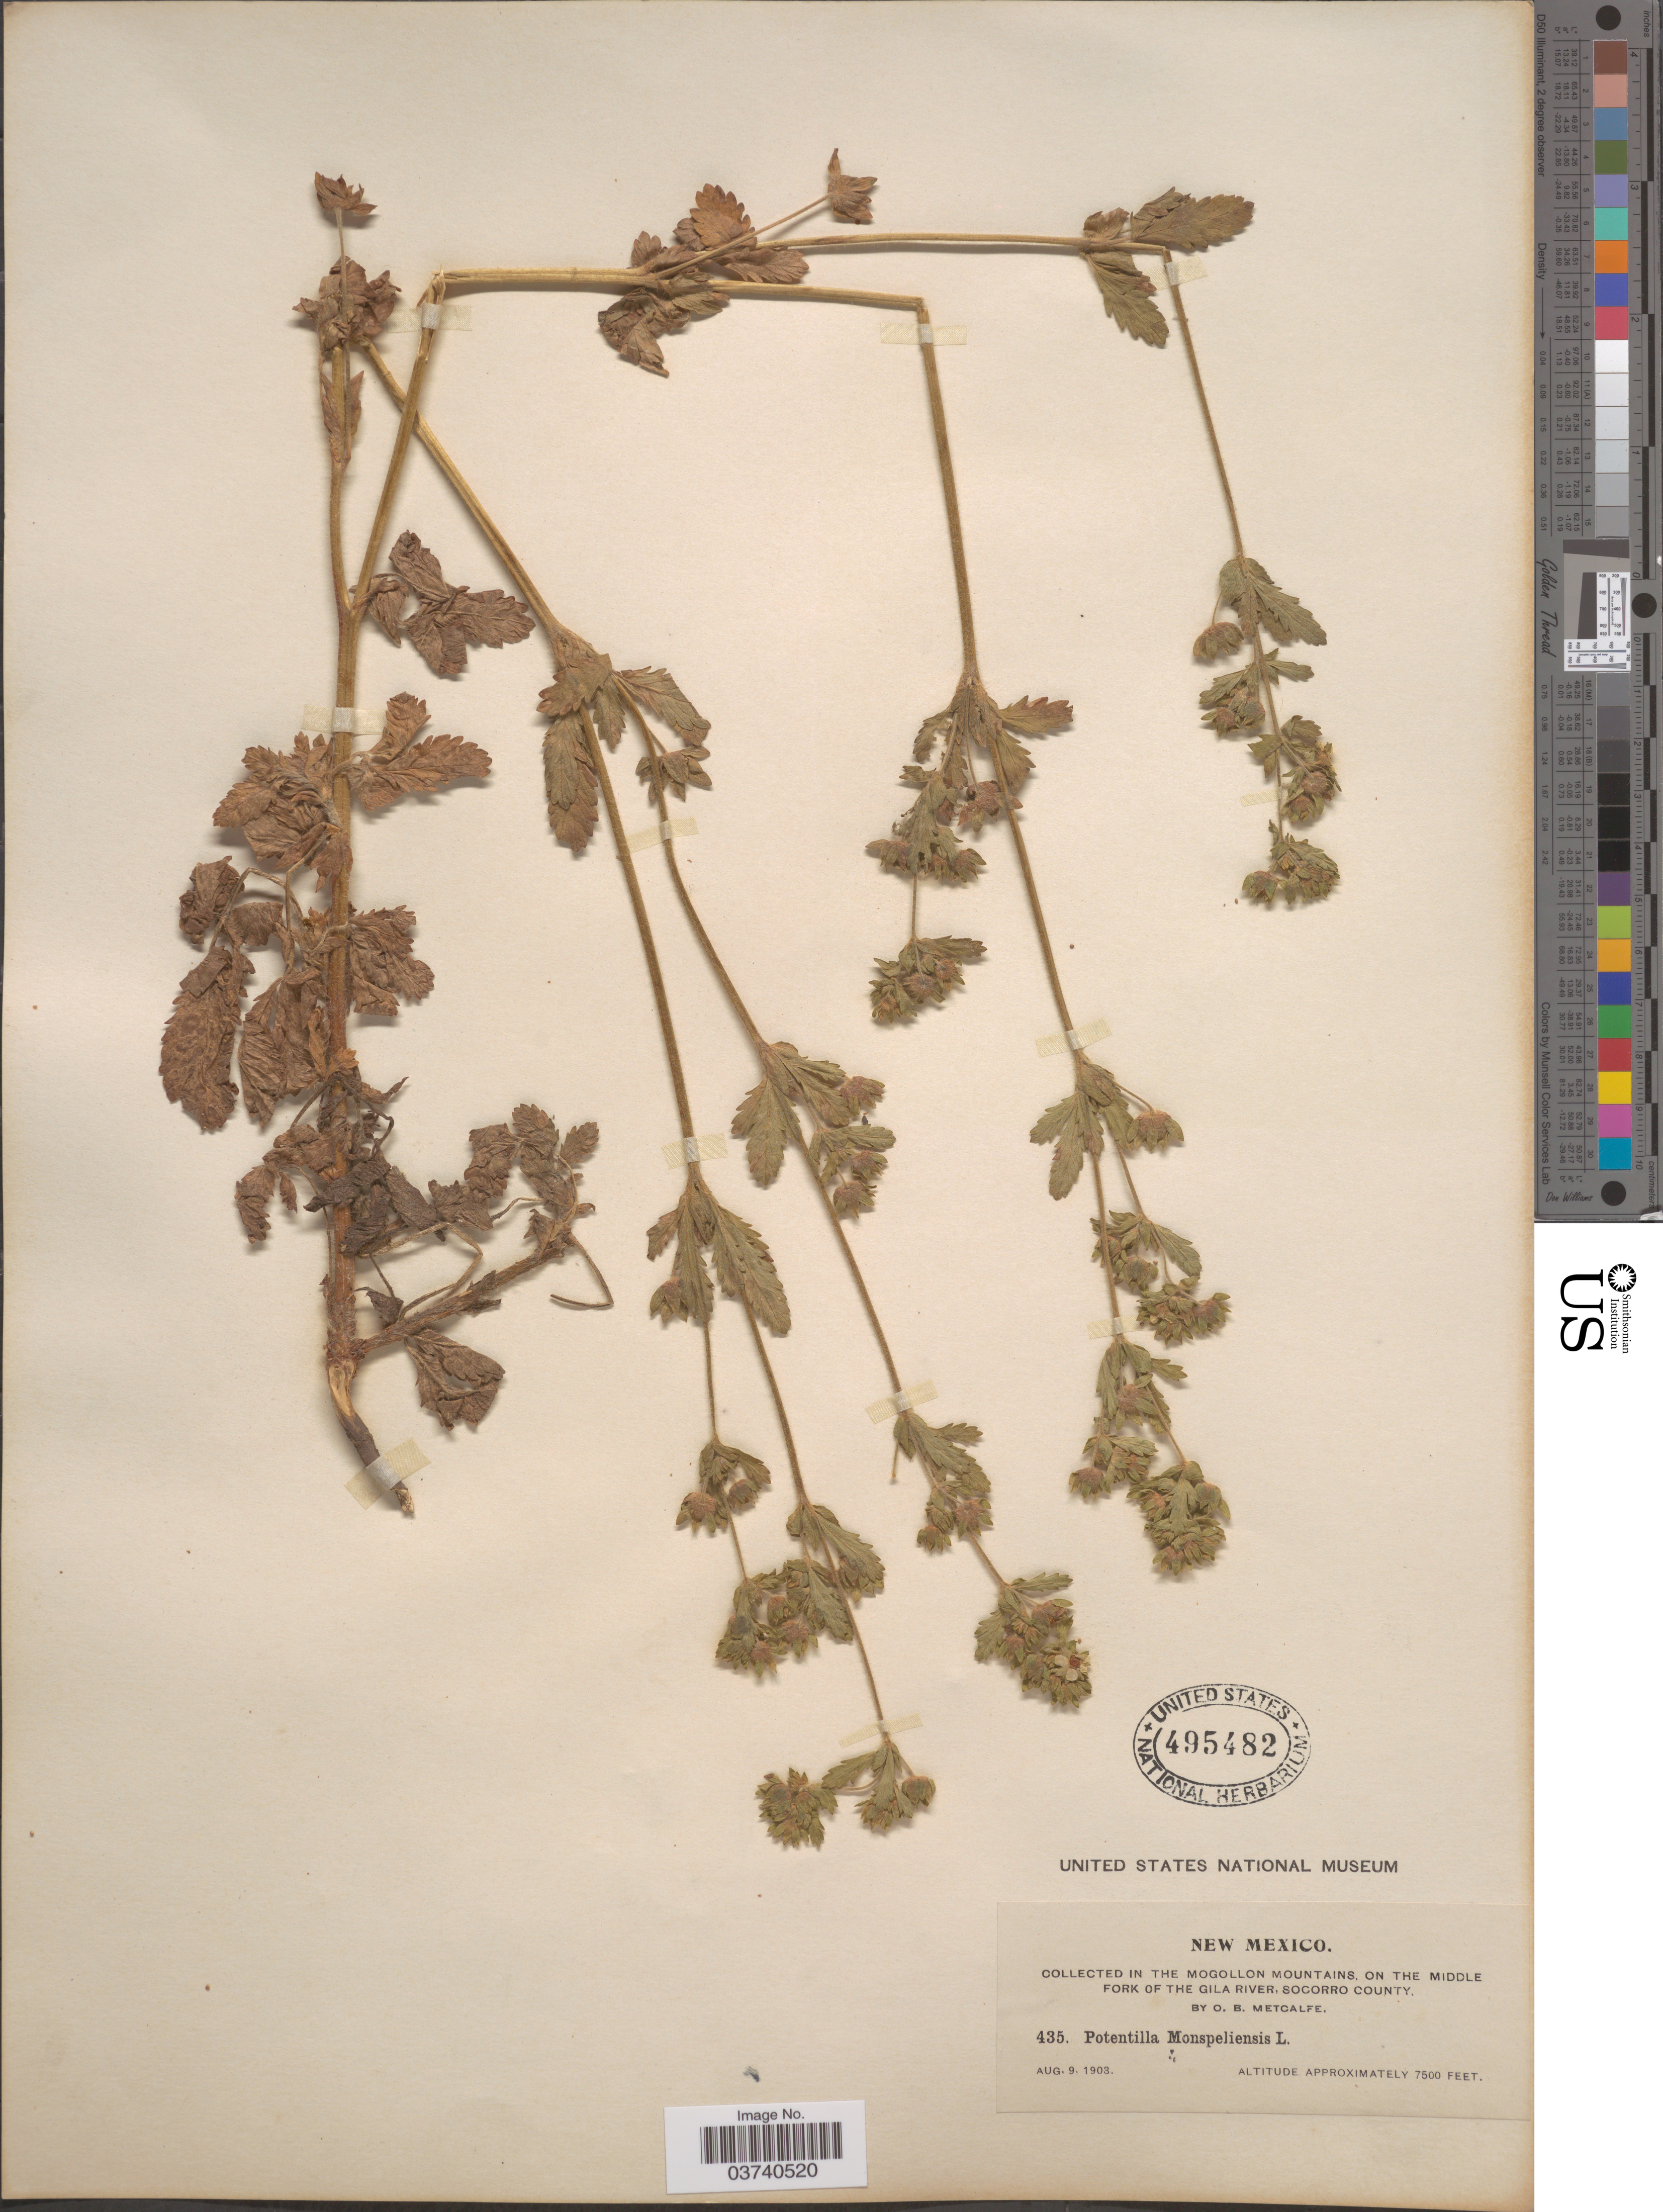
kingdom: Plantae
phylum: Tracheophyta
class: Magnoliopsida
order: Rosales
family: Rosaceae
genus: Potentilla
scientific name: Potentilla norvegica subsp. monspeliensis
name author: (L.) Asch. & Graebn.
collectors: O. B. Metcalfe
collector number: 435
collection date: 1903-08-09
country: United States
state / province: New Mexico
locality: The Mogollon Mountains, on the Middle Fork of the Gila River, Socorro County.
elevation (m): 2286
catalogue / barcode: US 495482